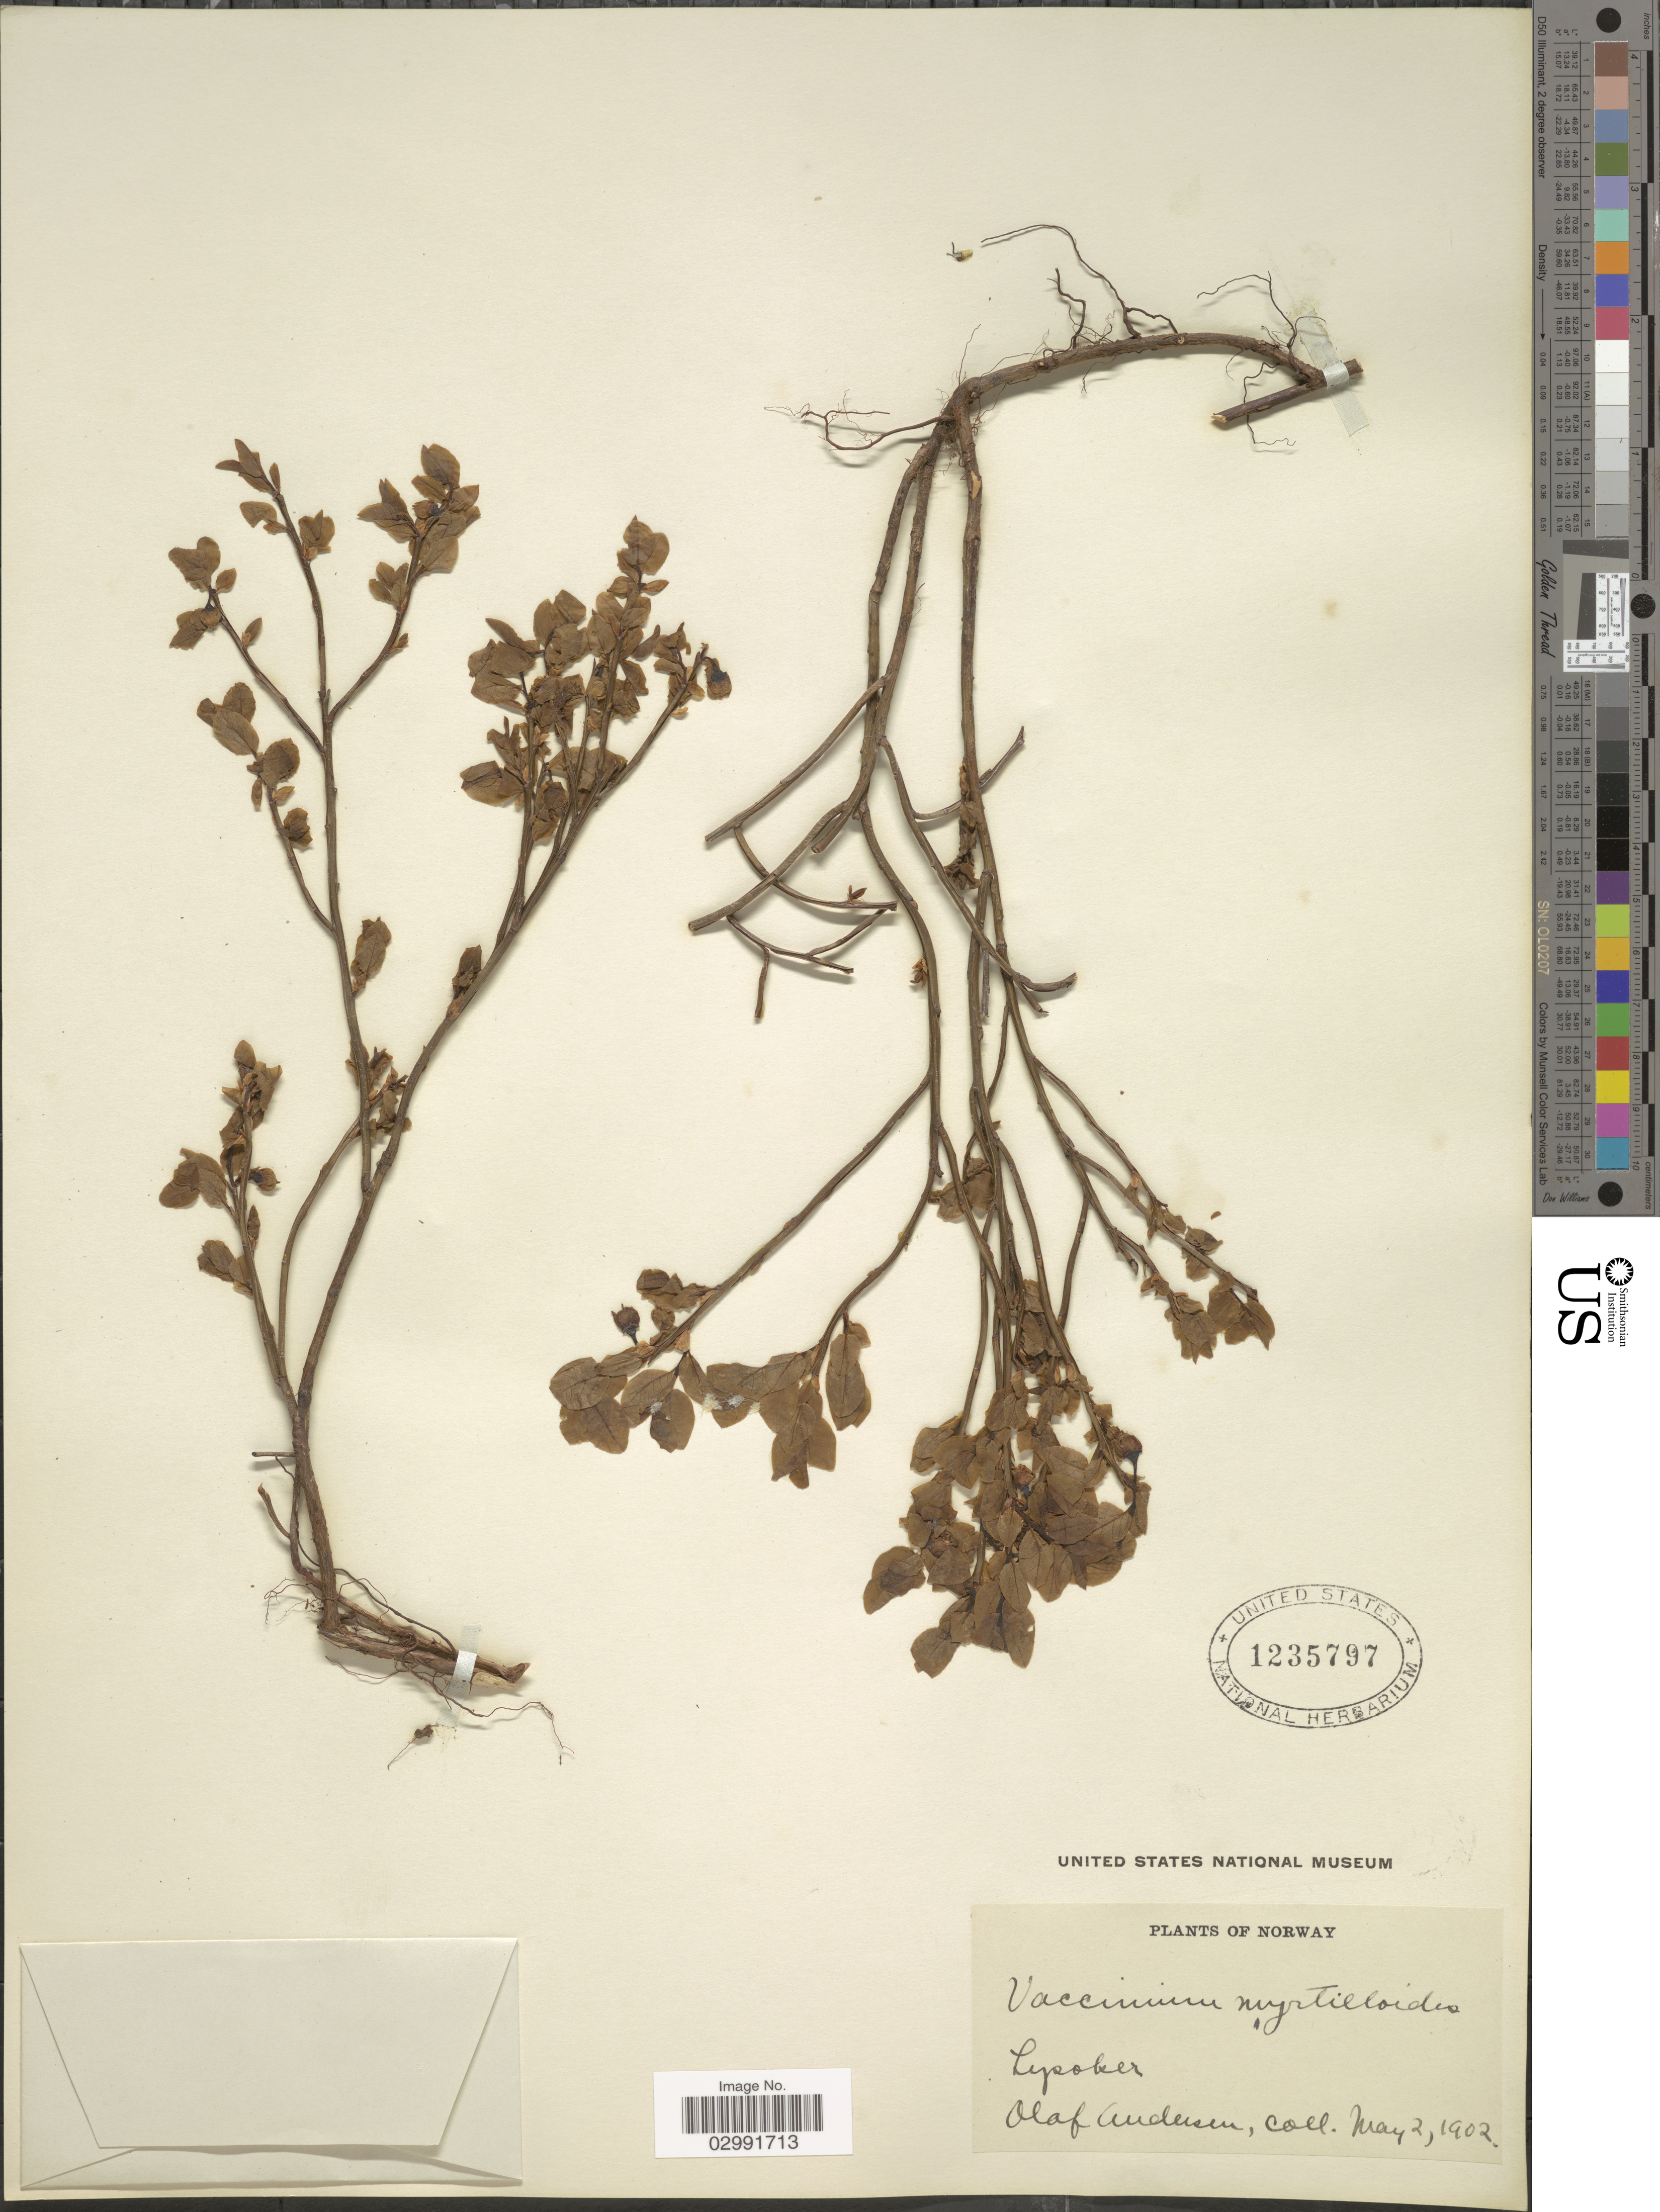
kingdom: Plantae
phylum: Tracheophyta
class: Magnoliopsida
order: Ericales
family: Ericaceae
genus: Vaccinium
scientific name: Vaccinium myrtilloides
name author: Michx.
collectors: O. Andersen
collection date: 1902-05-02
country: Norway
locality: Lysaker.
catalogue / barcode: US 1235797